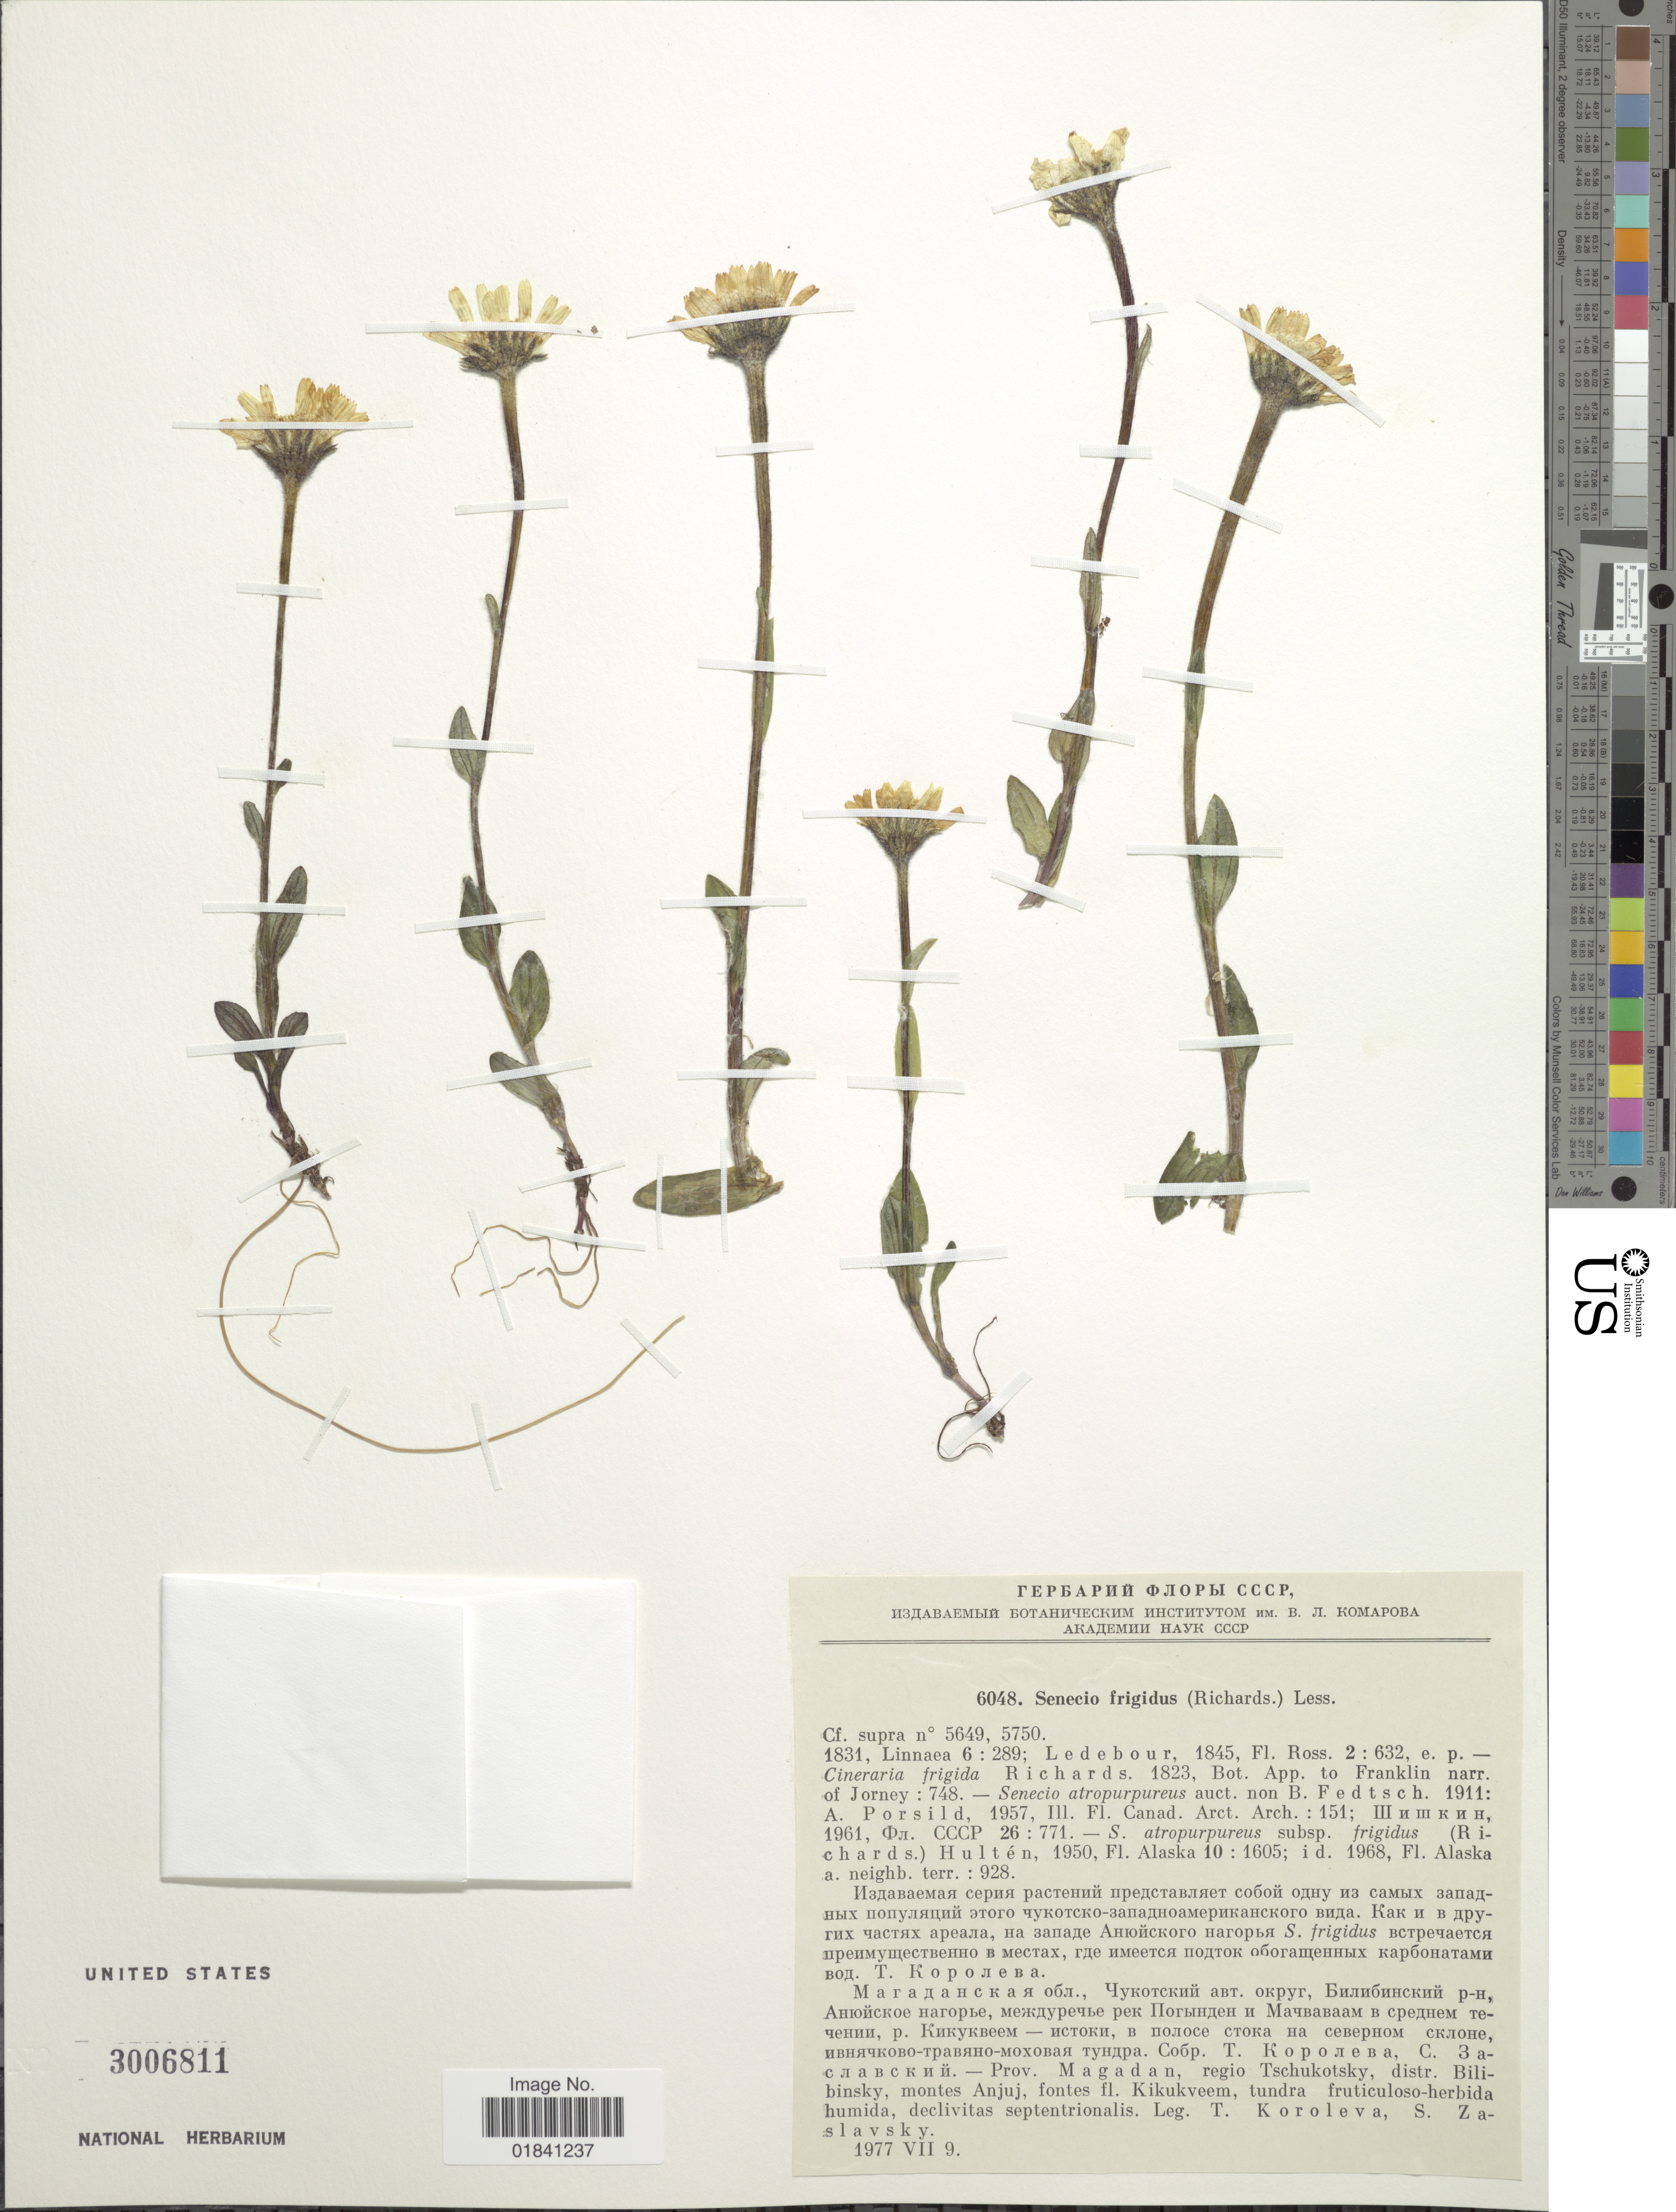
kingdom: Plantae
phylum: Tracheophyta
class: Magnoliopsida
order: Asterales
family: Asteraceae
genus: Senecio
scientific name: Senecio frigidus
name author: (Richardson) Less.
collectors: T. Koroleva & S. Zaslavsky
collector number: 6048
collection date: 1977-07-09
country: Russian Federation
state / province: Magadan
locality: Regio Tschukotsky, distr. Bilibinsky, montes Anjuj, fontes fl. Kikukveem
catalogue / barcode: US 3006811